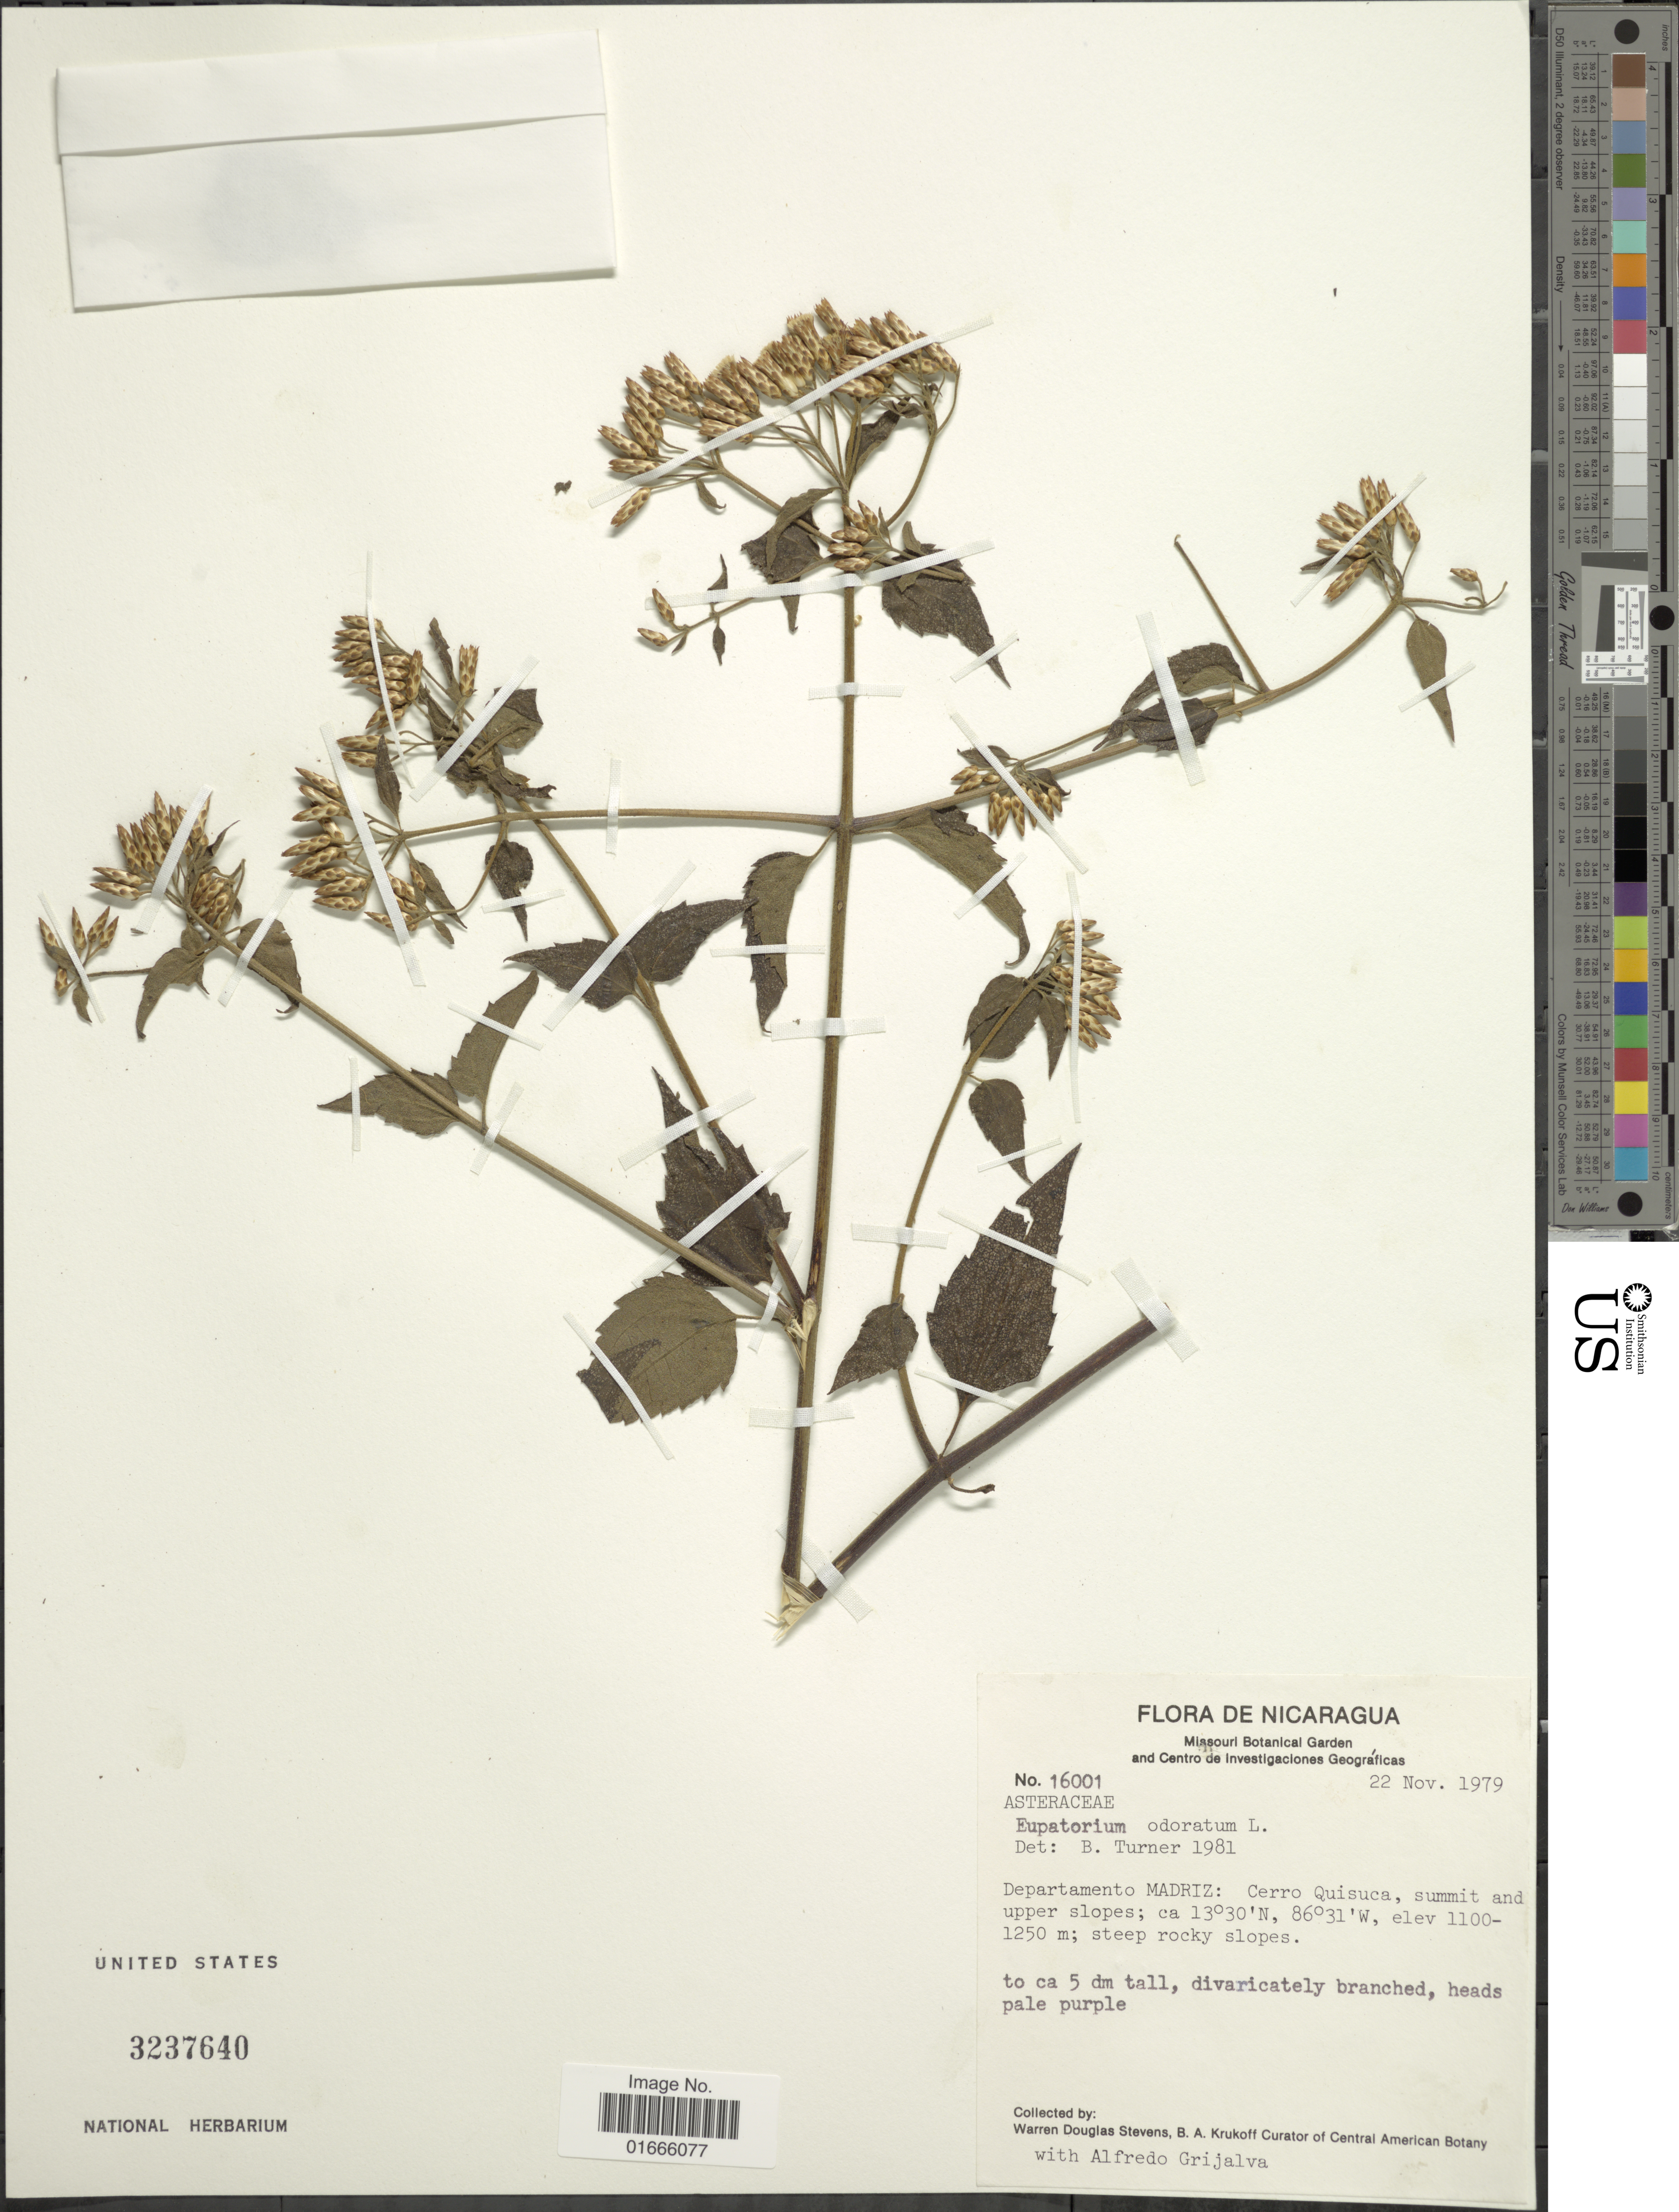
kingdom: Plantae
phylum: Tracheophyta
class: Magnoliopsida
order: Asterales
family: Asteraceae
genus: Chromolaena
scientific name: Chromolaena odorata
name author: (L.) R.M. King & H. Rob.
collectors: W. D. Stevens & B. A. Krukoff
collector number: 16001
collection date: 1979-11-22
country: Nicaragua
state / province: Madriz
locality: Departamento Madriz: Cerro Quisuca, summit and upper slopes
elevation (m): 1100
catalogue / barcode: US 3237640